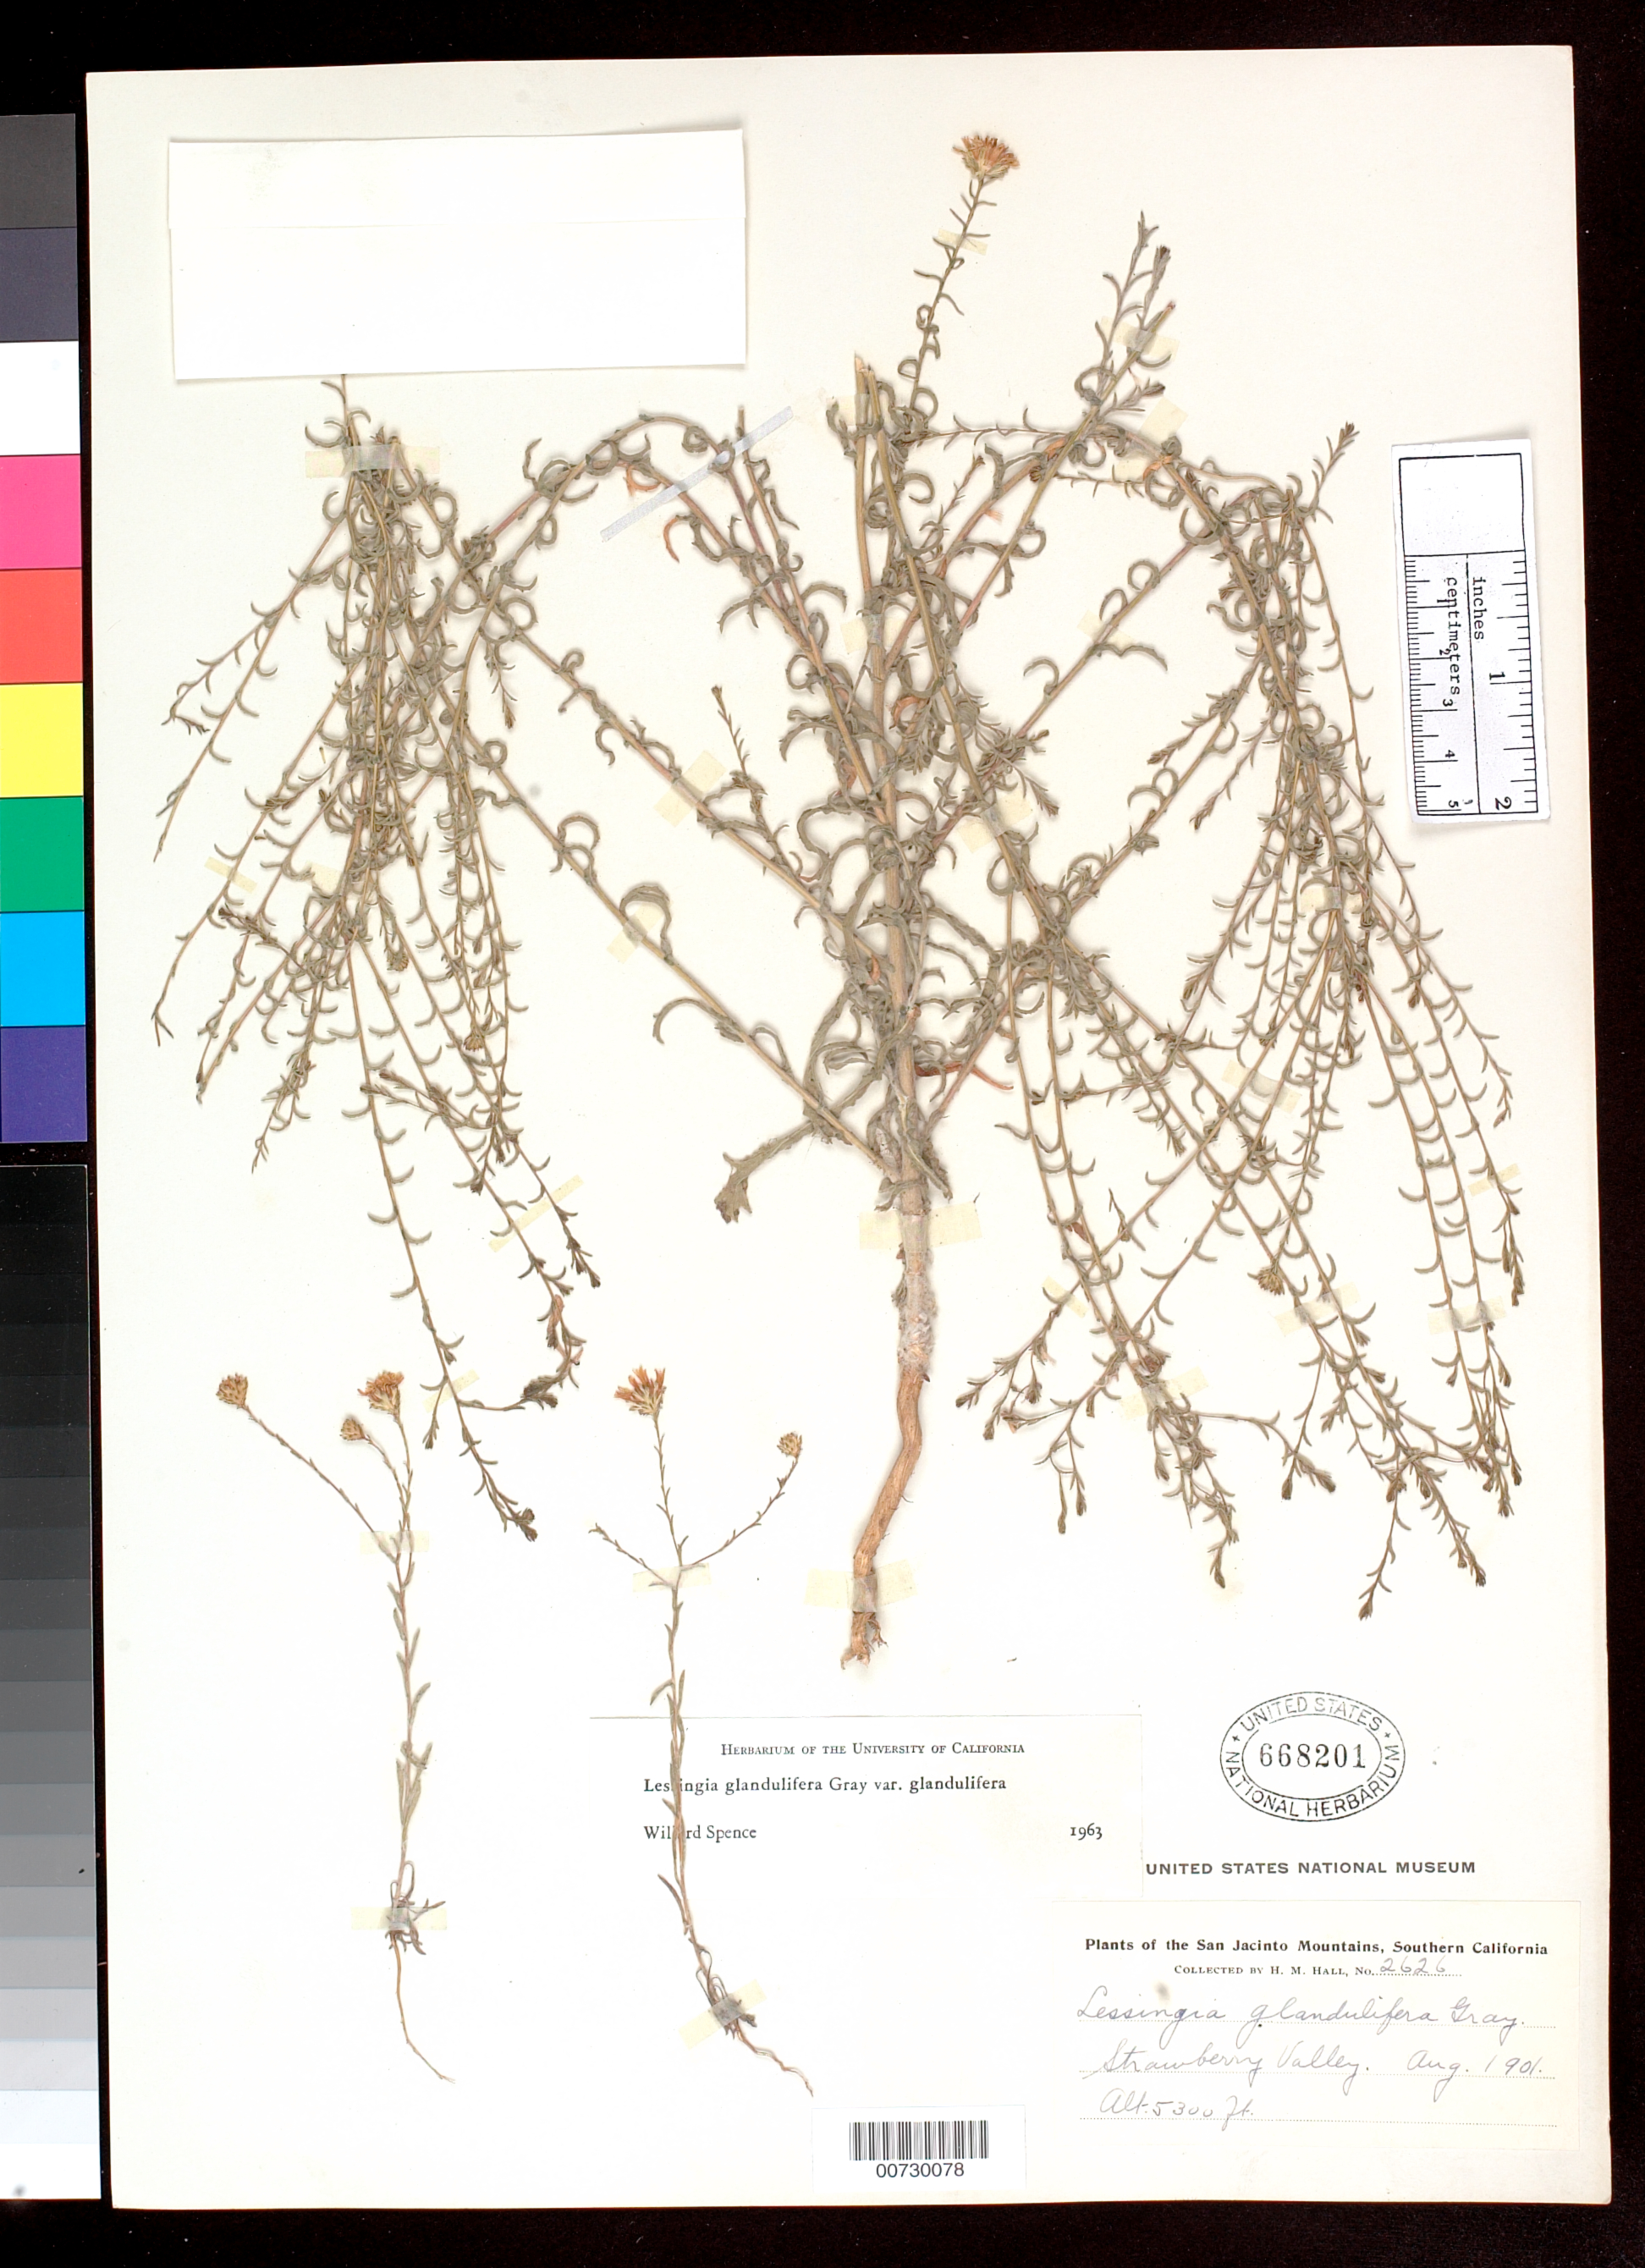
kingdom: Plantae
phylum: Tracheophyta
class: Magnoliopsida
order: Asterales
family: Asteraceae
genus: Lessingia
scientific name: Lessingia glandulifera var. glandulifera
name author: (A. Gray) J.T. Howell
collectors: H. M. Hall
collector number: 2626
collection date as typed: Aug 1901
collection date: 1901-08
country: United States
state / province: California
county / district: Riverside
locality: Strawberry Valley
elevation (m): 1615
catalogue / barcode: US 668201